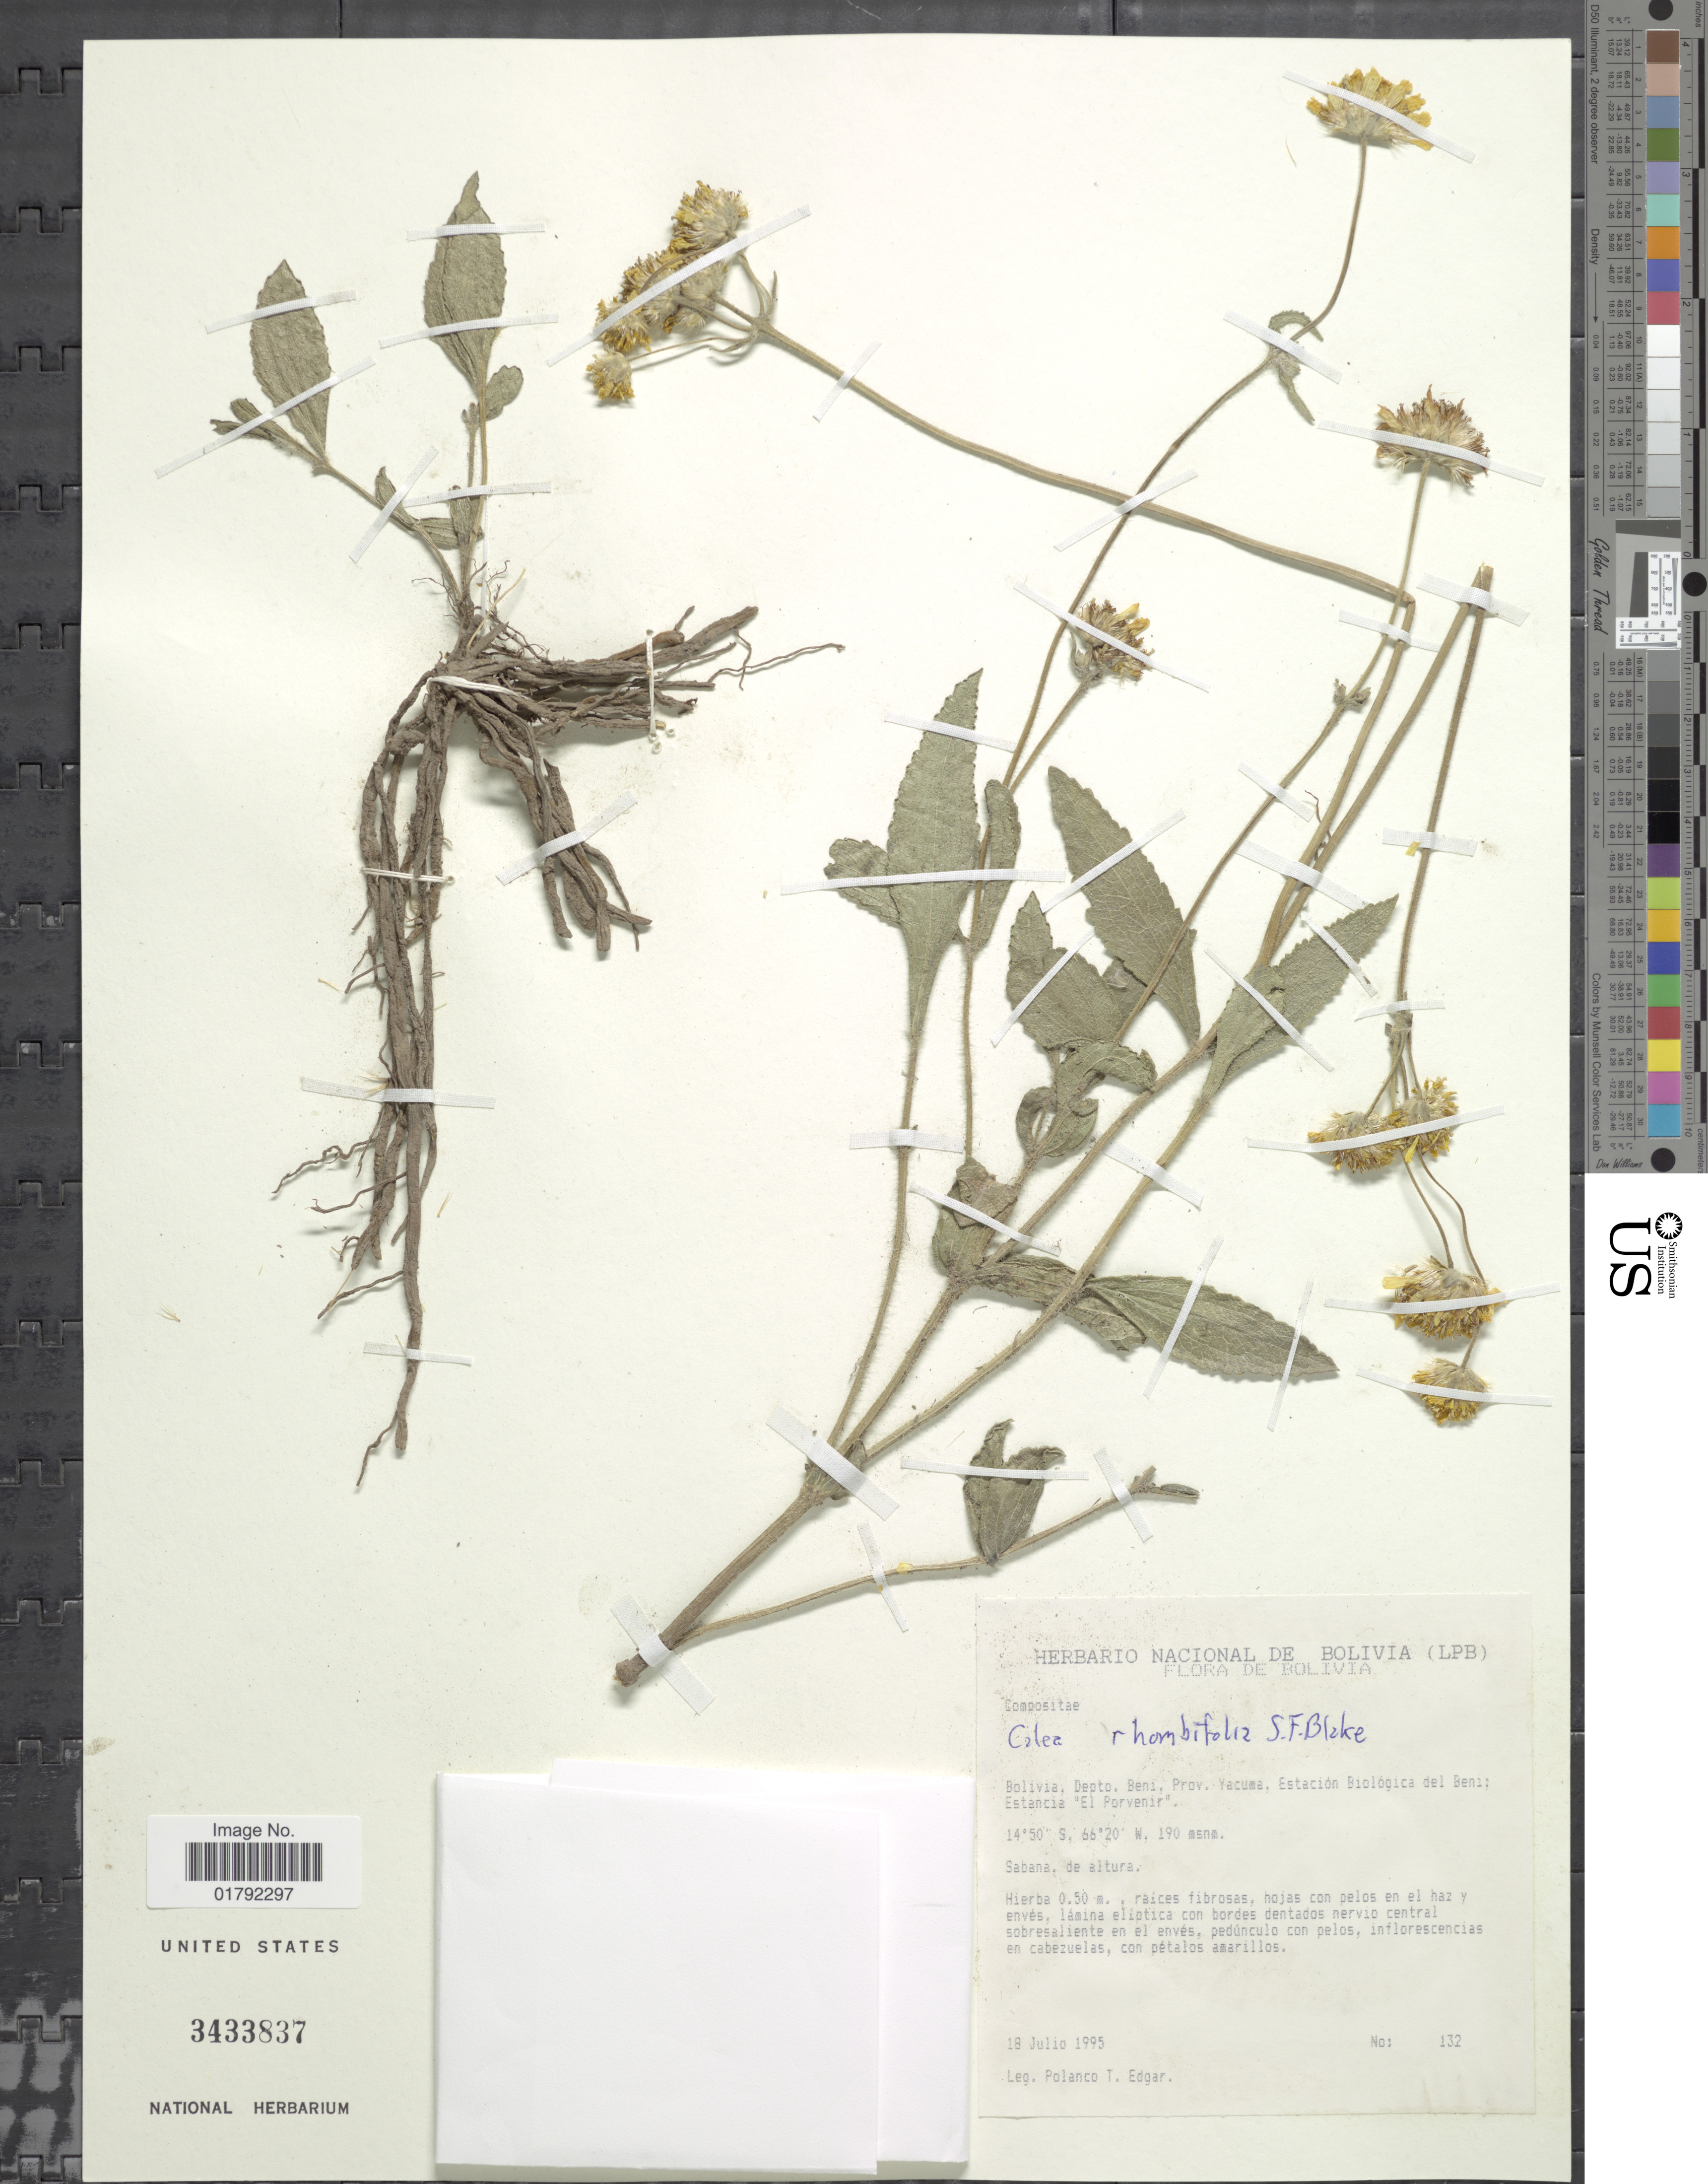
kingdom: Plantae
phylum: Tracheophyta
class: Magnoliopsida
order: Asterales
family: Asteraceae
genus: Calea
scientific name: Calea rhombifolia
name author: S.F. Blake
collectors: P. Edgar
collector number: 132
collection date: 1995-07-18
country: Bolivia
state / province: Beni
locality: Prov. Yacuma, Estacion Biologica del Beni: Estancia 'El Porvenir'.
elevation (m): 190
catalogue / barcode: US 3433837